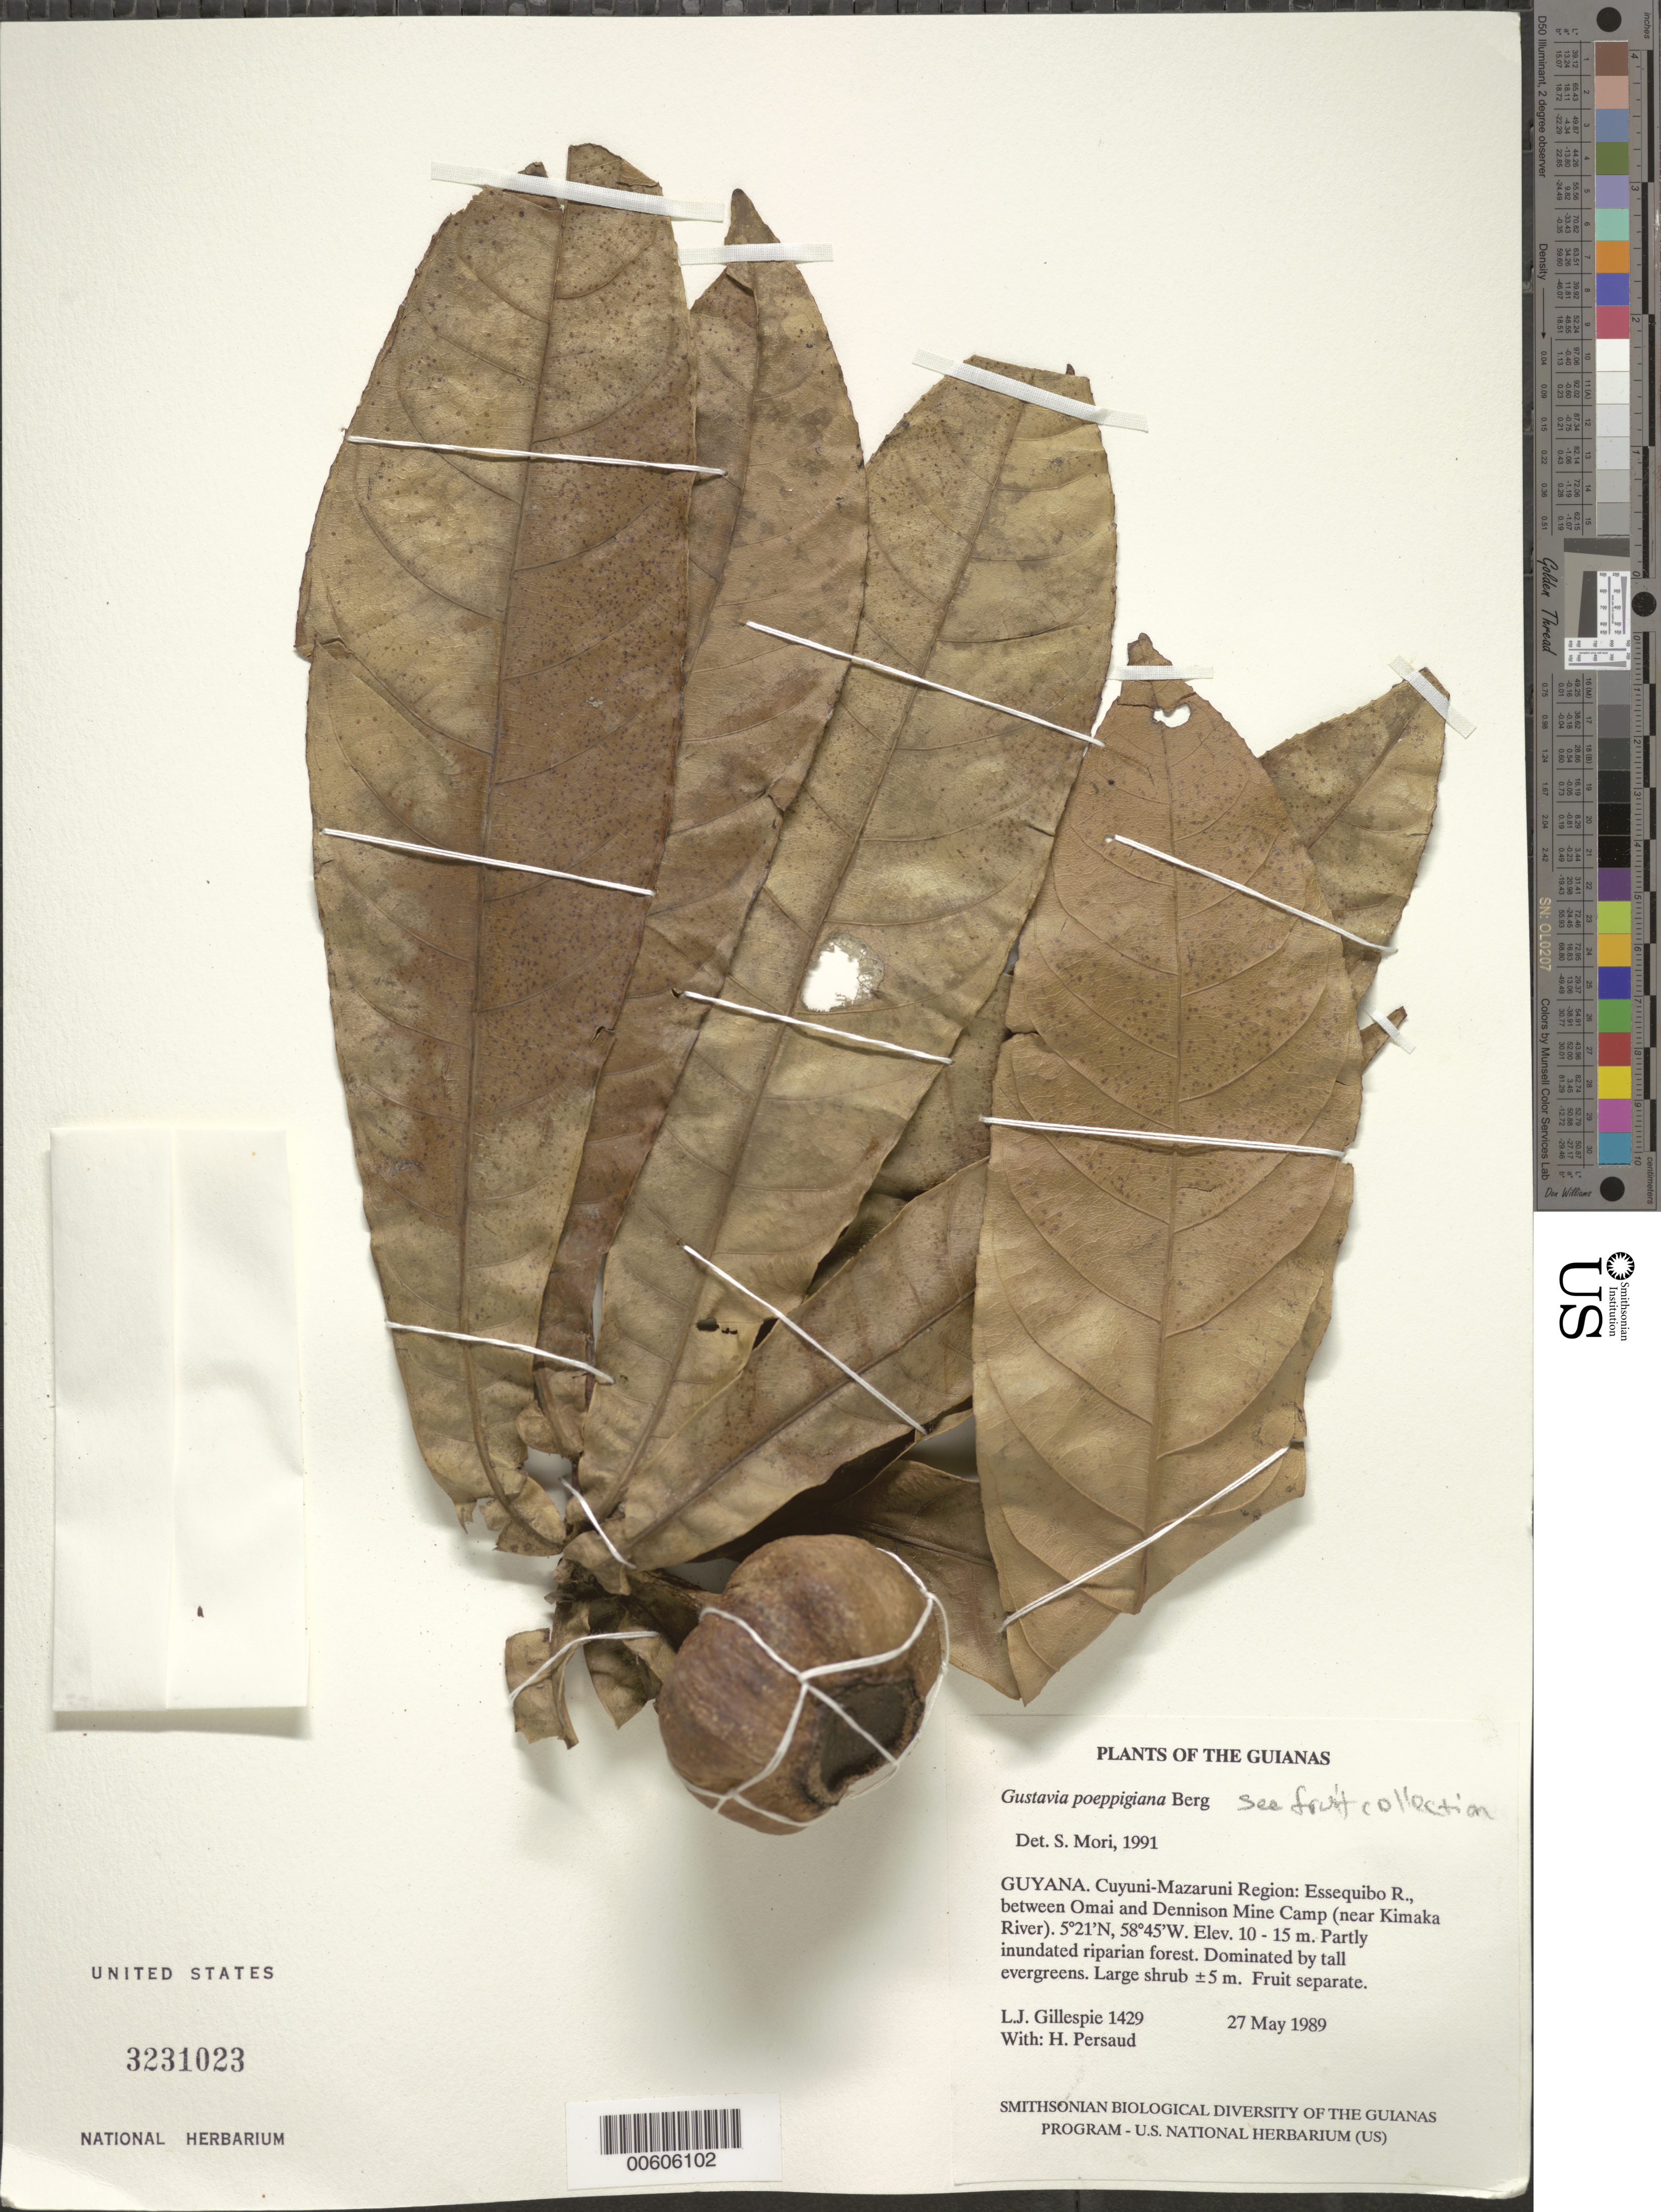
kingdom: Plantae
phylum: Tracheophyta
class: Magnoliopsida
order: Ericales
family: Lecythidaceae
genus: Gustavia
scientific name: Gustavia poeppigiana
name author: O. Berg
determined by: Mori, Scott A.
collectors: L. J. Gillespie & H. Persaud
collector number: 1429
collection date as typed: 27 May 1989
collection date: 1989-05-27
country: Guyana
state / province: Cuyuni-Mazaruni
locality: Essequibo R., between Omai and Dennison Mine Camp (near Kumaka River)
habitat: Partly inundated riparian forest. Dominated by tall evergreens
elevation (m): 10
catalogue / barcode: US 3231023